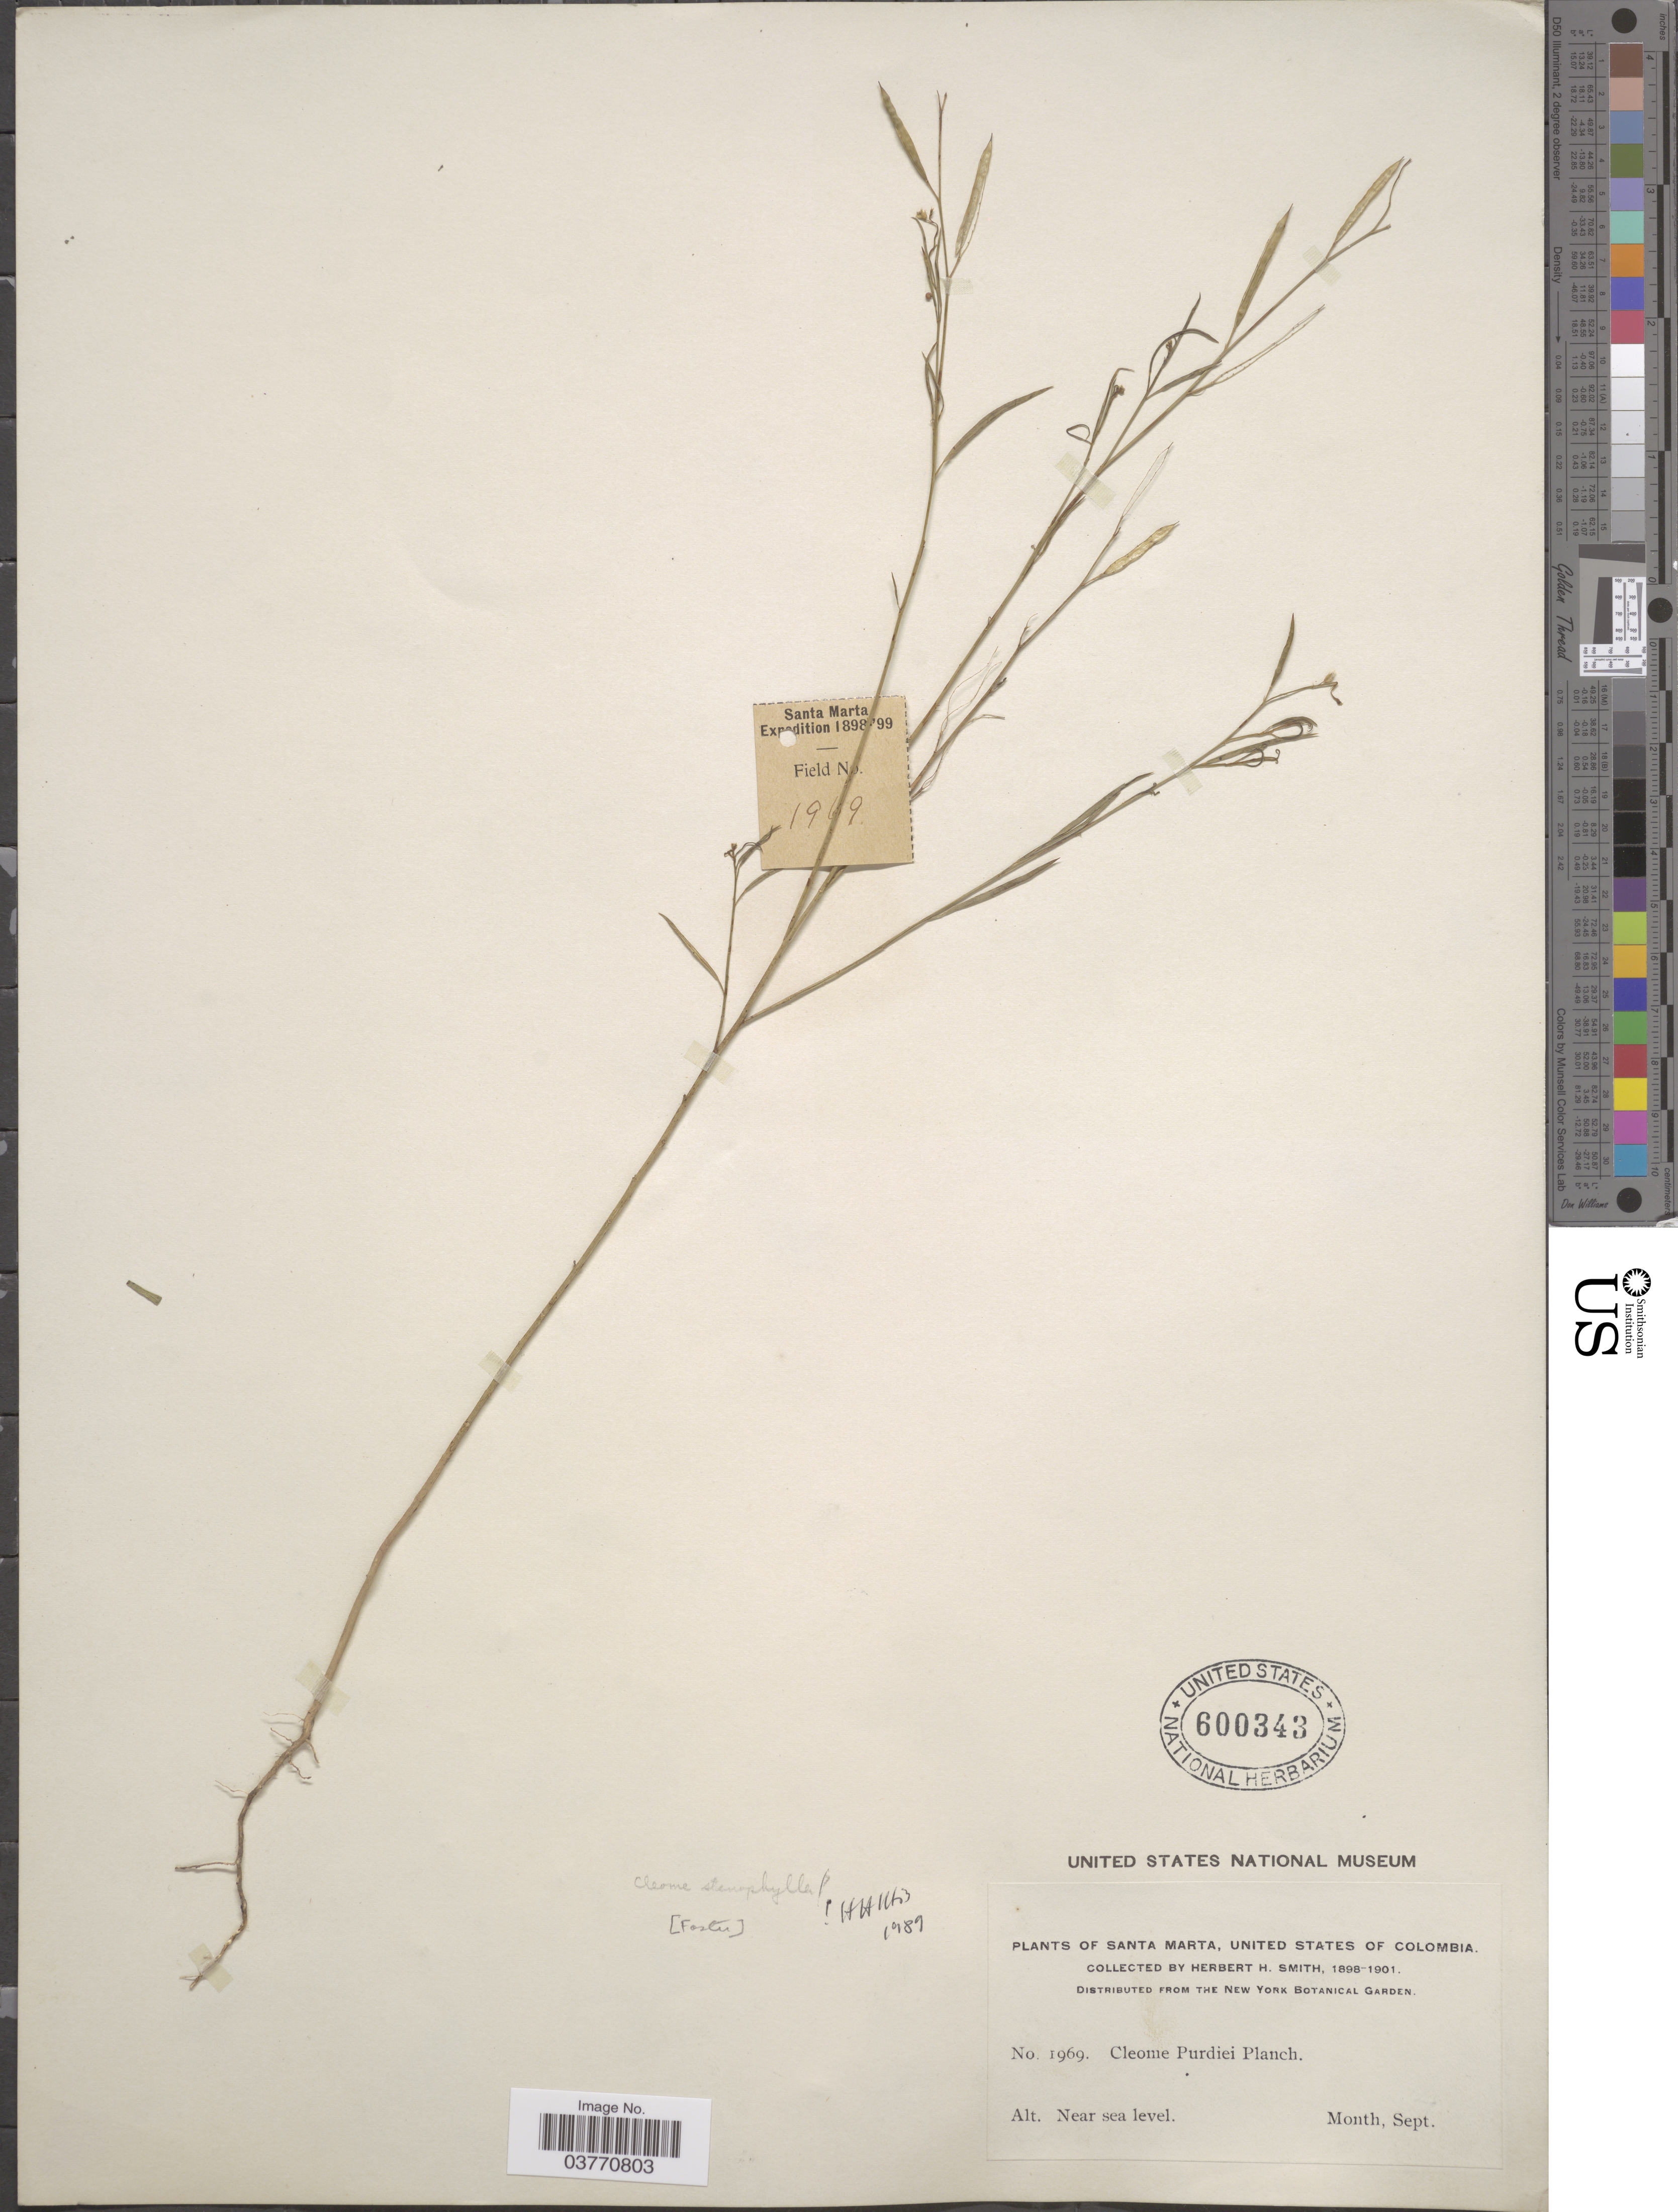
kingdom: Plantae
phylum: Tracheophyta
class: Magnoliopsida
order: Brassicales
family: Cleomaceae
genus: Physostemon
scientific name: Physostemon stenophyllus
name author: (Klotzsch ex Urb.) Iltis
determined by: Strong, M. T., (US), Smithsonian Institution - National Museum of Natural History (UNITED STATES)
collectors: Herbert H. Smith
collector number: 1969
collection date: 1898-09/1901-09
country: Colombia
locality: Santa Marta, United States of Colombia.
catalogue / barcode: US 600343